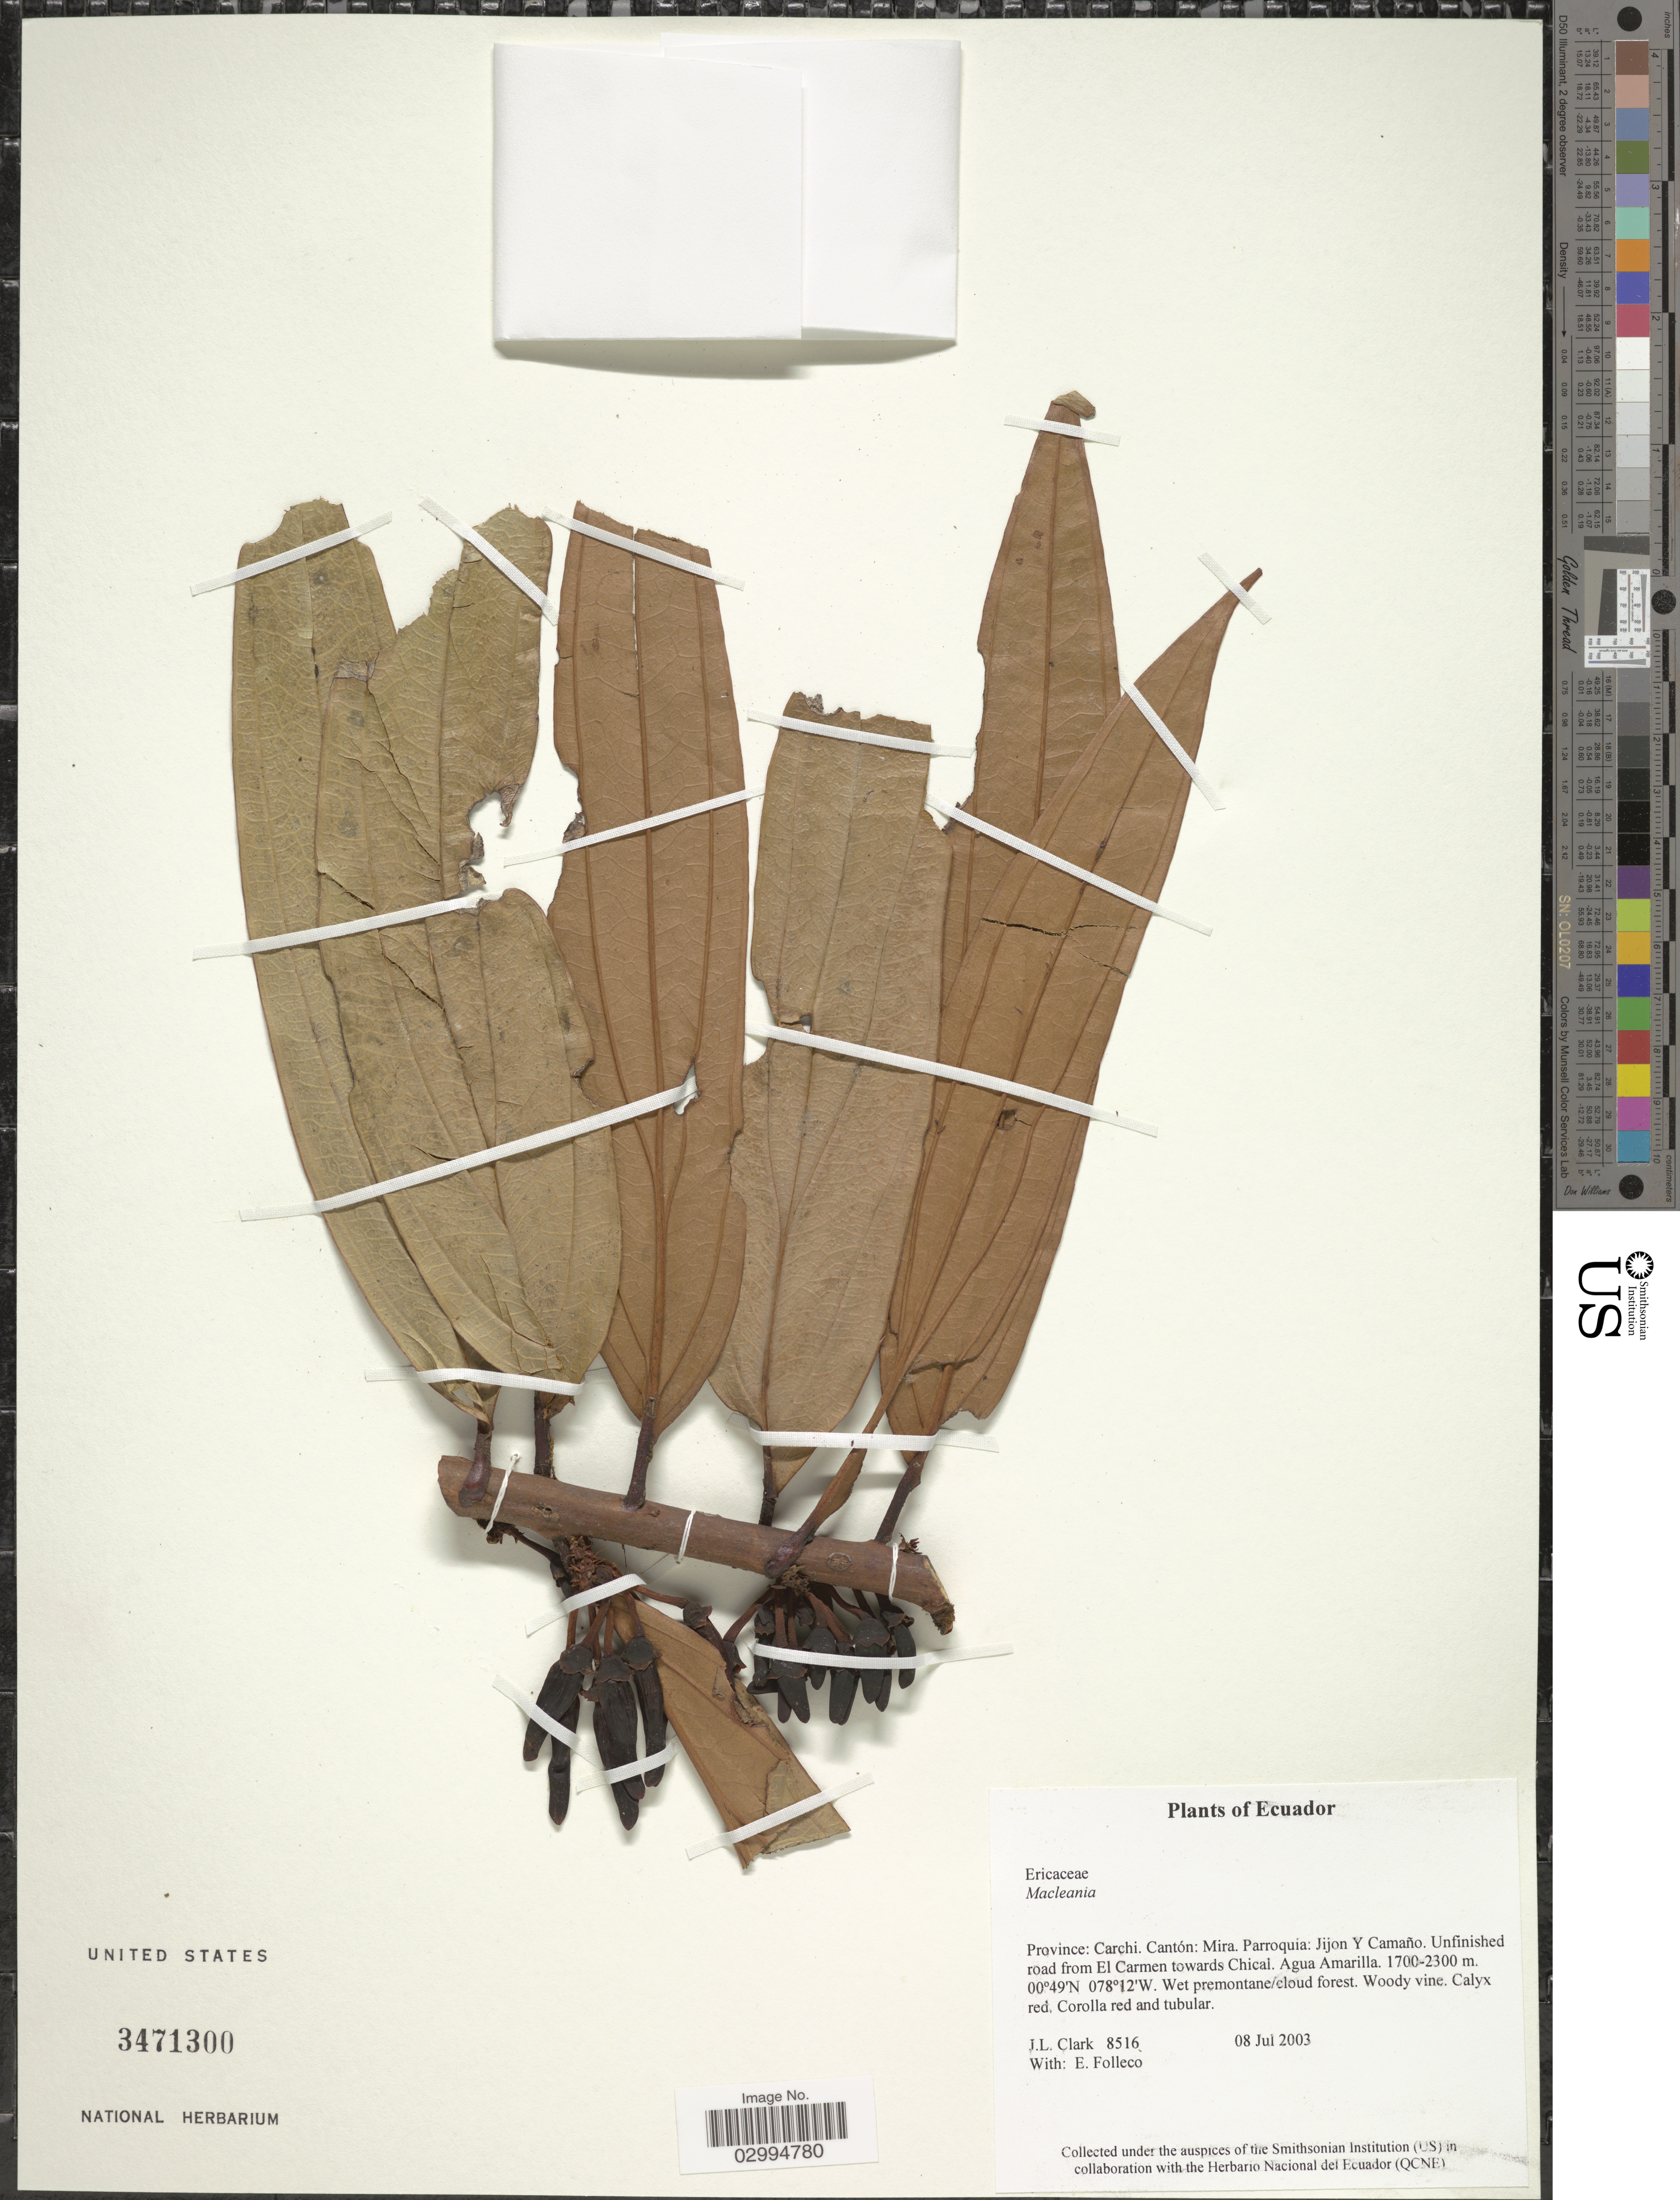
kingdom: Plantae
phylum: Tracheophyta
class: Magnoliopsida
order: Ericales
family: Ericaceae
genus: Macleania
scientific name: Macleania sp.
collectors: J. L. Clark & E. Folleco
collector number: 8516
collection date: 2003-07-08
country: Ecuador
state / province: Carchi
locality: Cantón: Mira. Parroquia: Jijon Y Camaño. Unfinished road from El Carmen towards Chical. Agua Amarilla.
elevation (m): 1700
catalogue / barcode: US 3471300